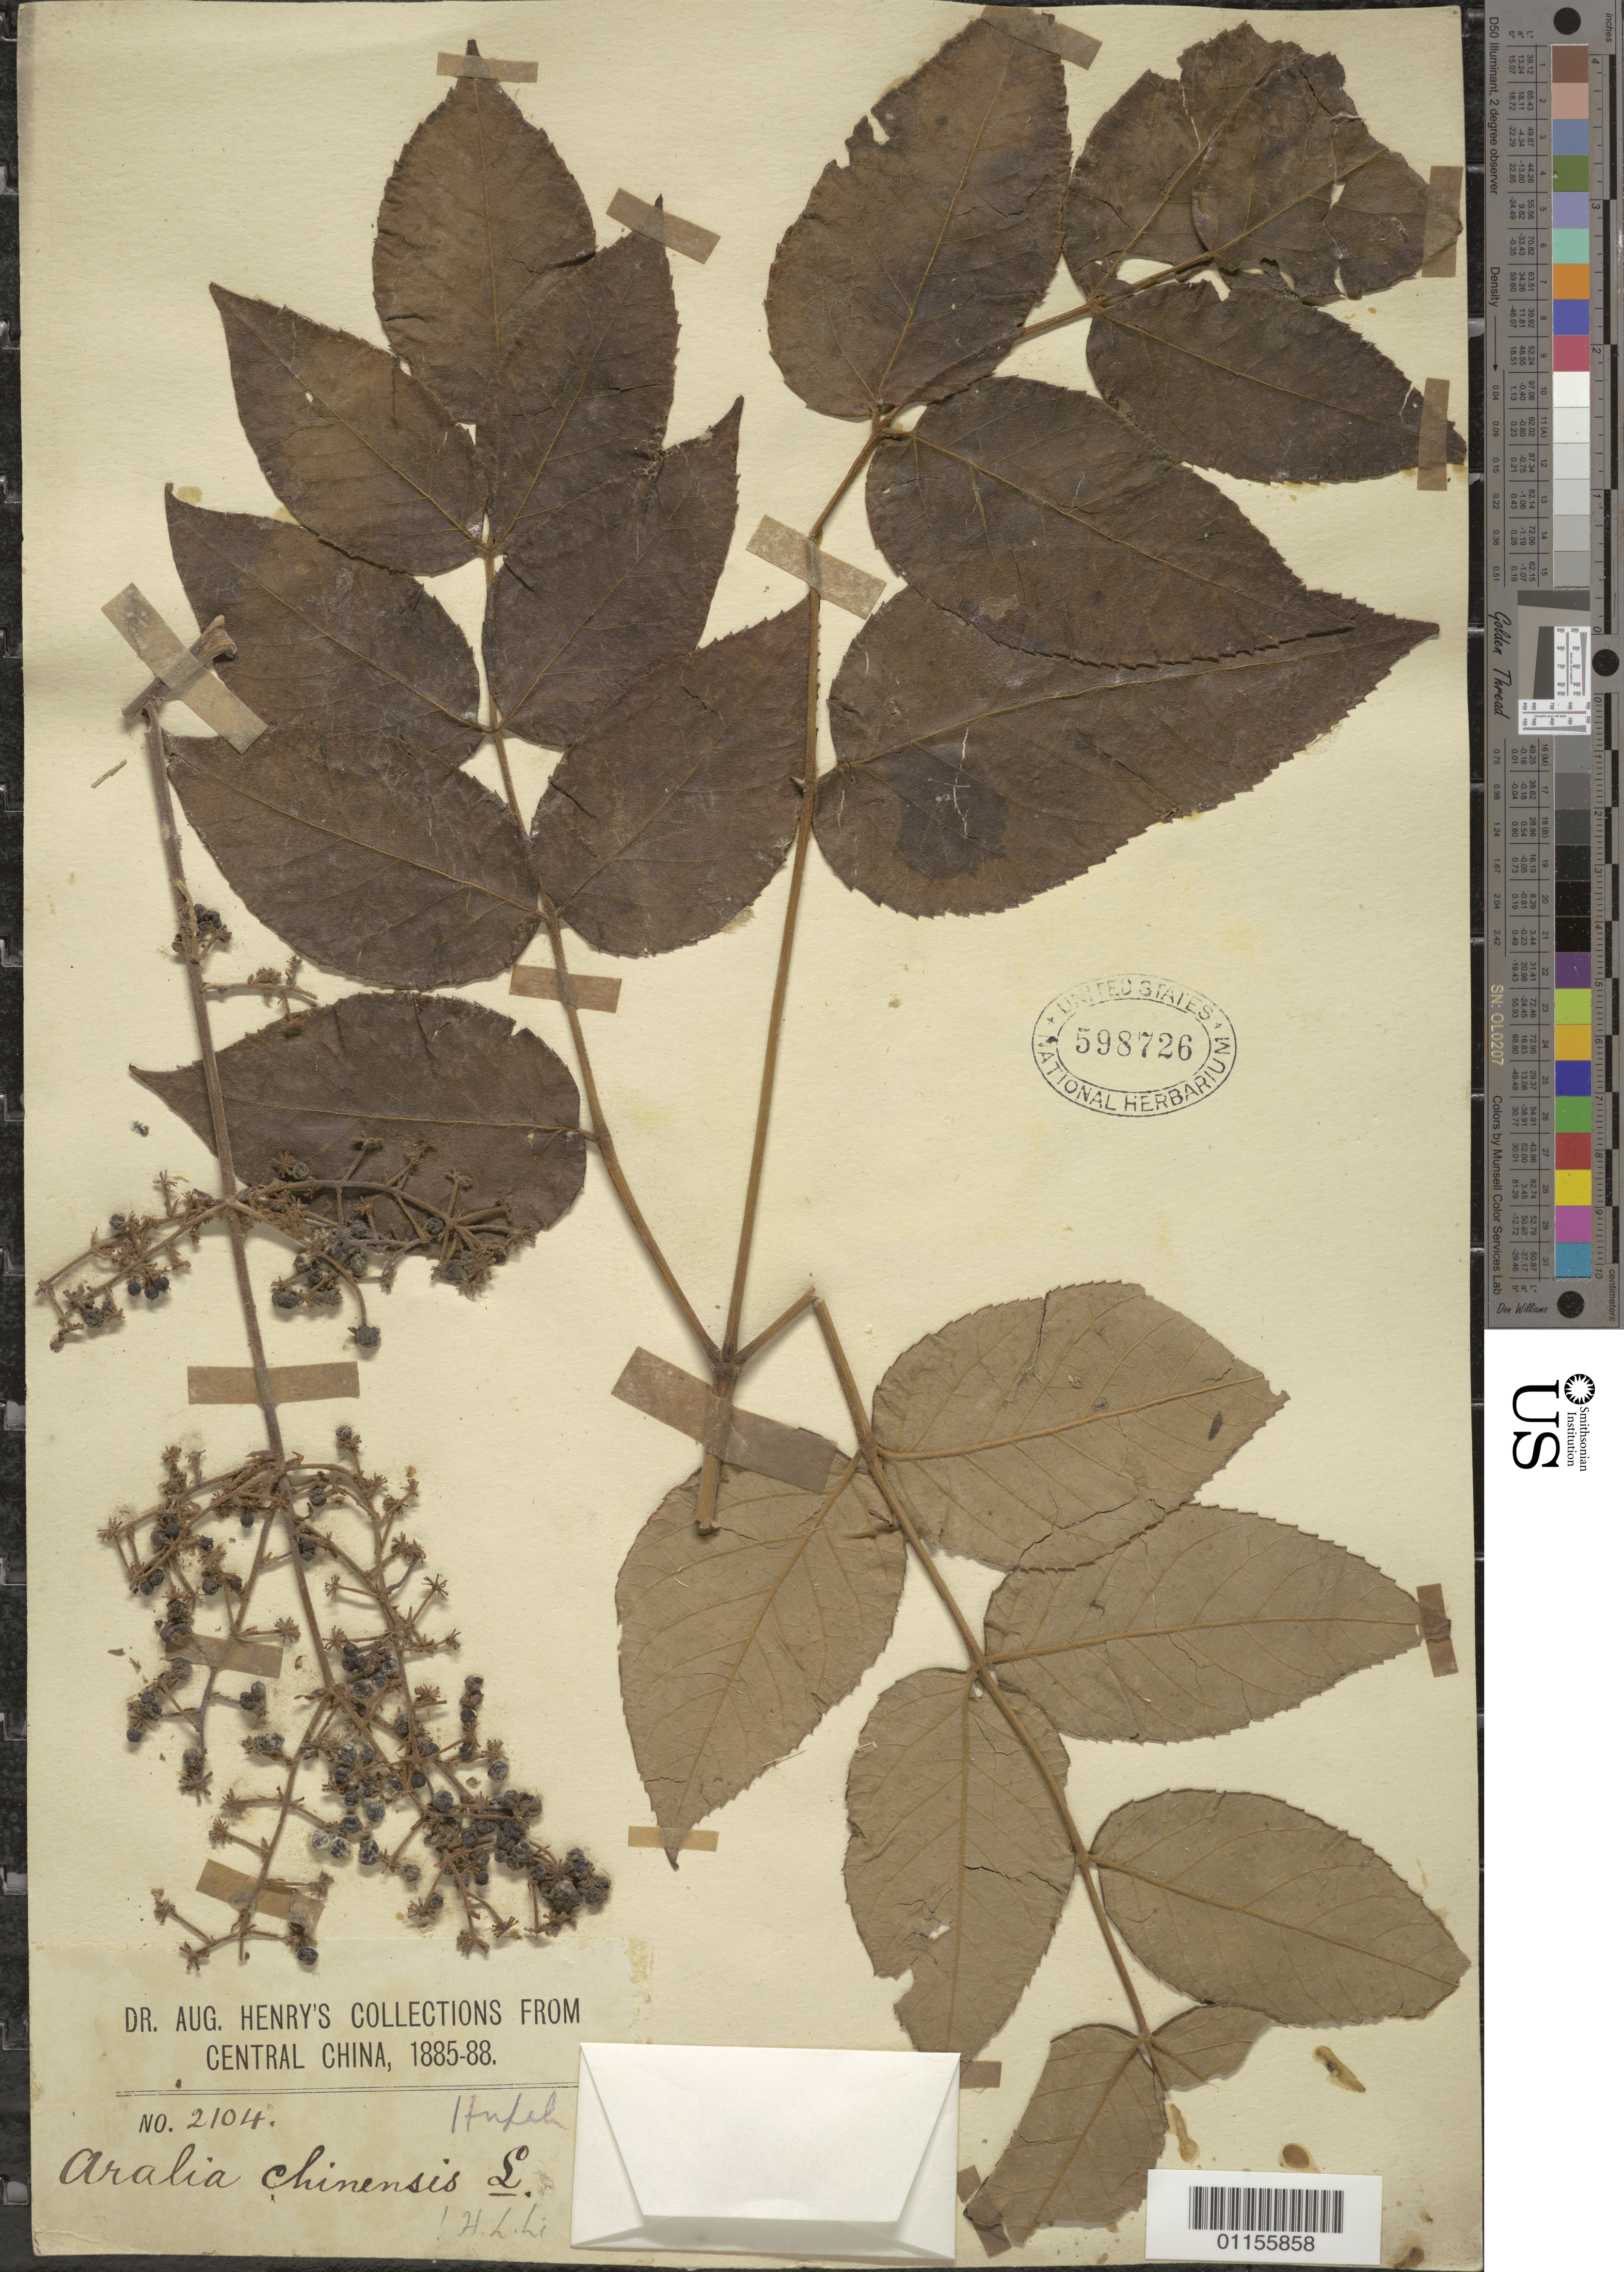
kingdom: Plantae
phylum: Tracheophyta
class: Magnoliopsida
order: Apiales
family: Araliaceae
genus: Aralia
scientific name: Aralia chinensis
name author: L.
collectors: A. Henry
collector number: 2104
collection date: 1885/1888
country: China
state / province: Hubei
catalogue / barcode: US 598726